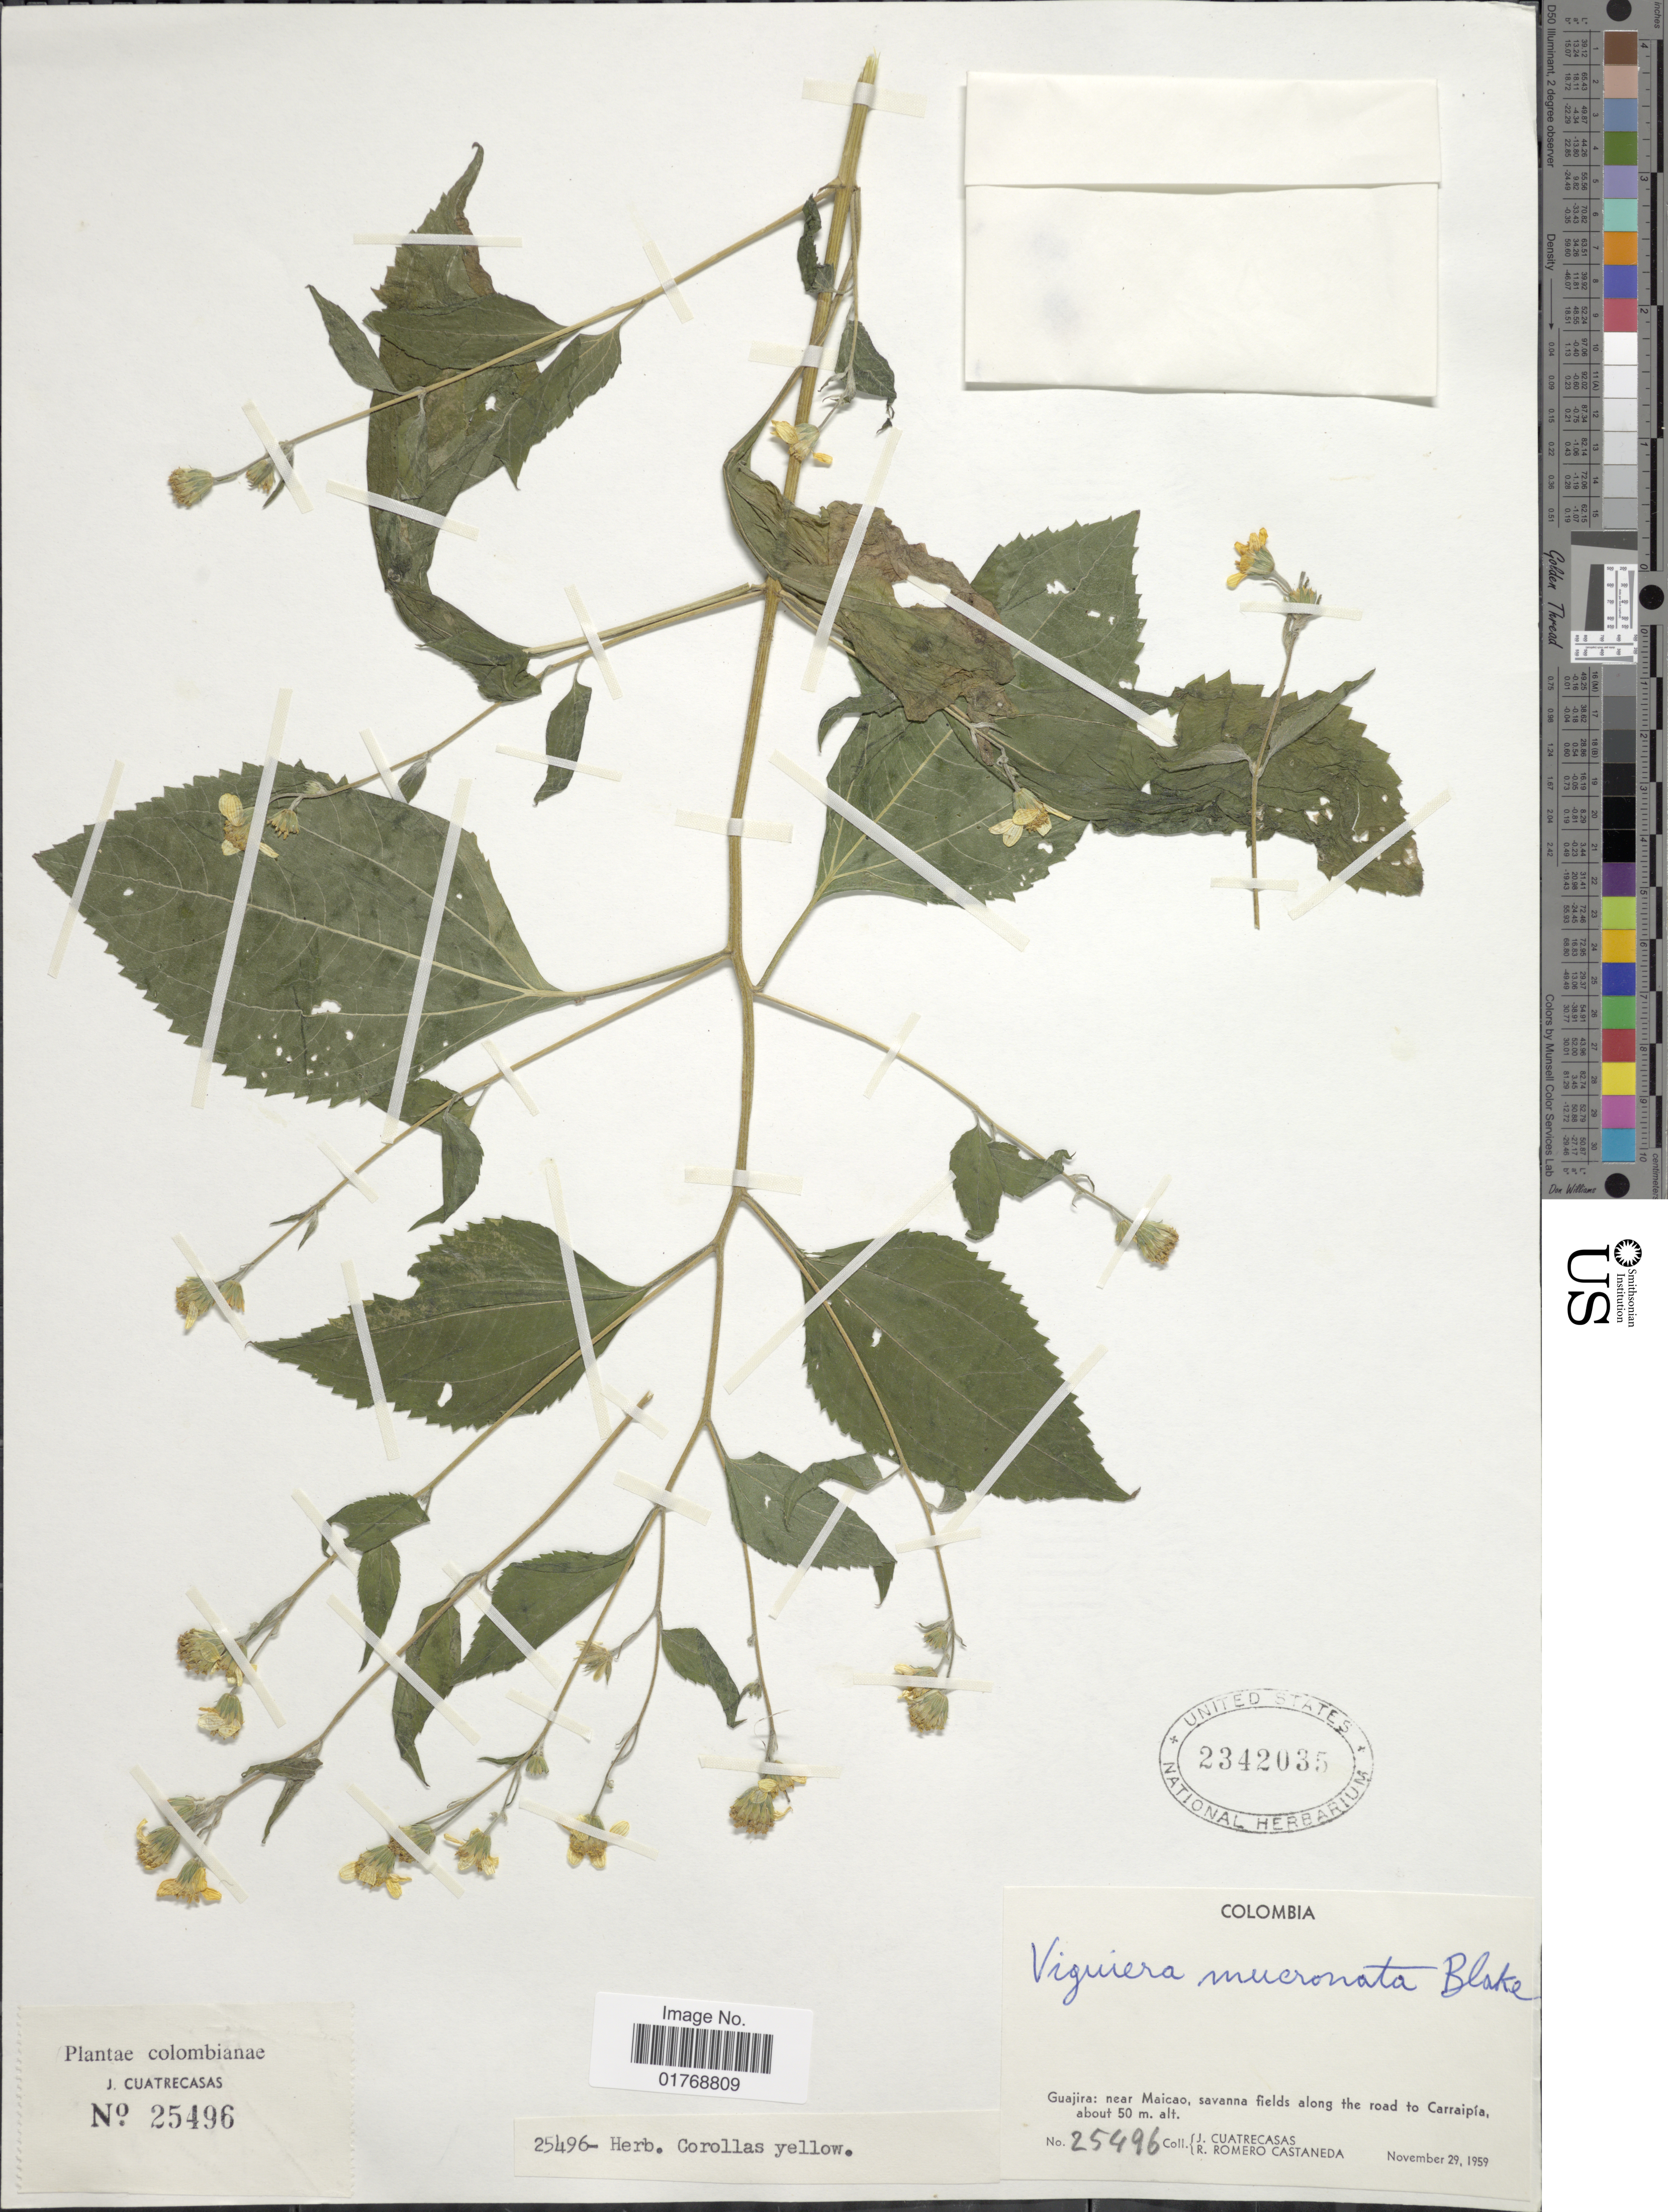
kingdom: Plantae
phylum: Tracheophyta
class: Magnoliopsida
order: Asterales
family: Asteraceae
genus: Viguiera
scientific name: Viguiera mucronata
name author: Blake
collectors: J. Cuatrecasas & R. Romero Castañeda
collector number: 25496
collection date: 1959-11-29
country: Colombia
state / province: La Guajira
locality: Guajira: near Maicao, savanna fields along the road to Carraipía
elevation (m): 50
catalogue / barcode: US 2342035